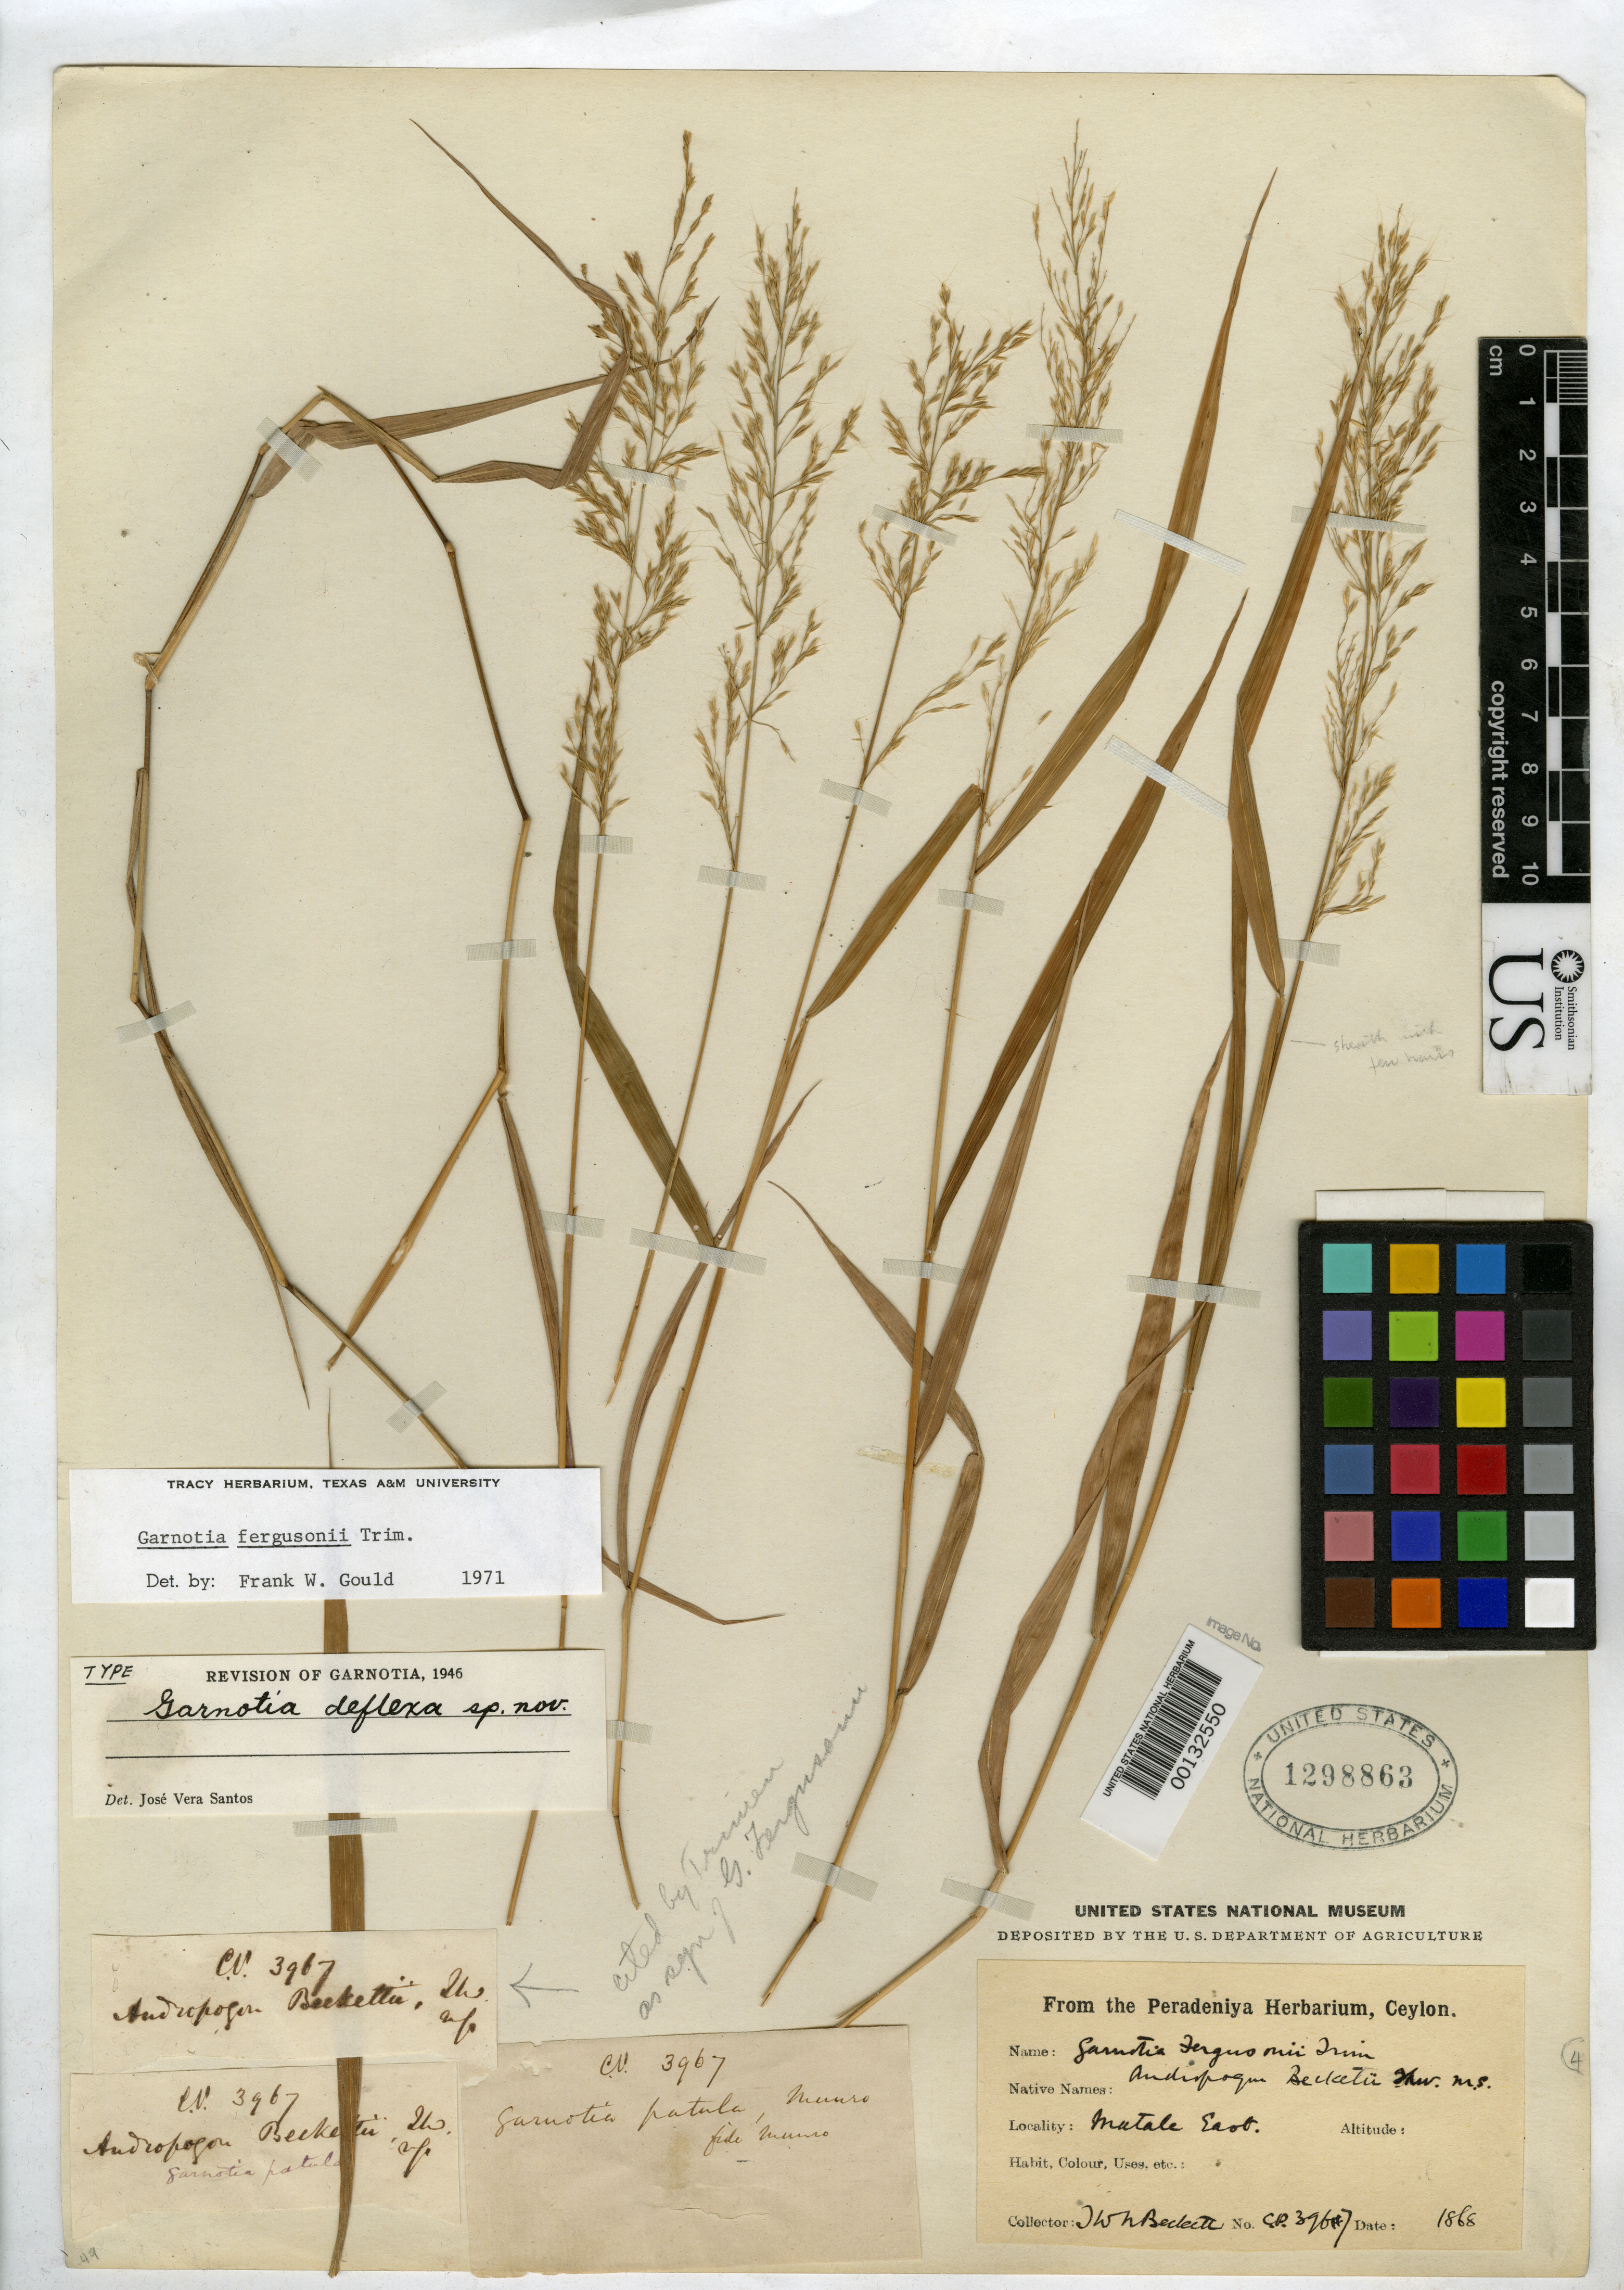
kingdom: Plantae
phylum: Tracheophyta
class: Liliopsida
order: Poales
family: Poaceae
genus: Garnotia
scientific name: Garnotia deflexa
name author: Santos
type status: Holotype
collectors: J. Beckett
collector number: CP 3967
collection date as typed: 1868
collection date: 1868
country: Sri Lanka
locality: Malate east.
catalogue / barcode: US 1298863